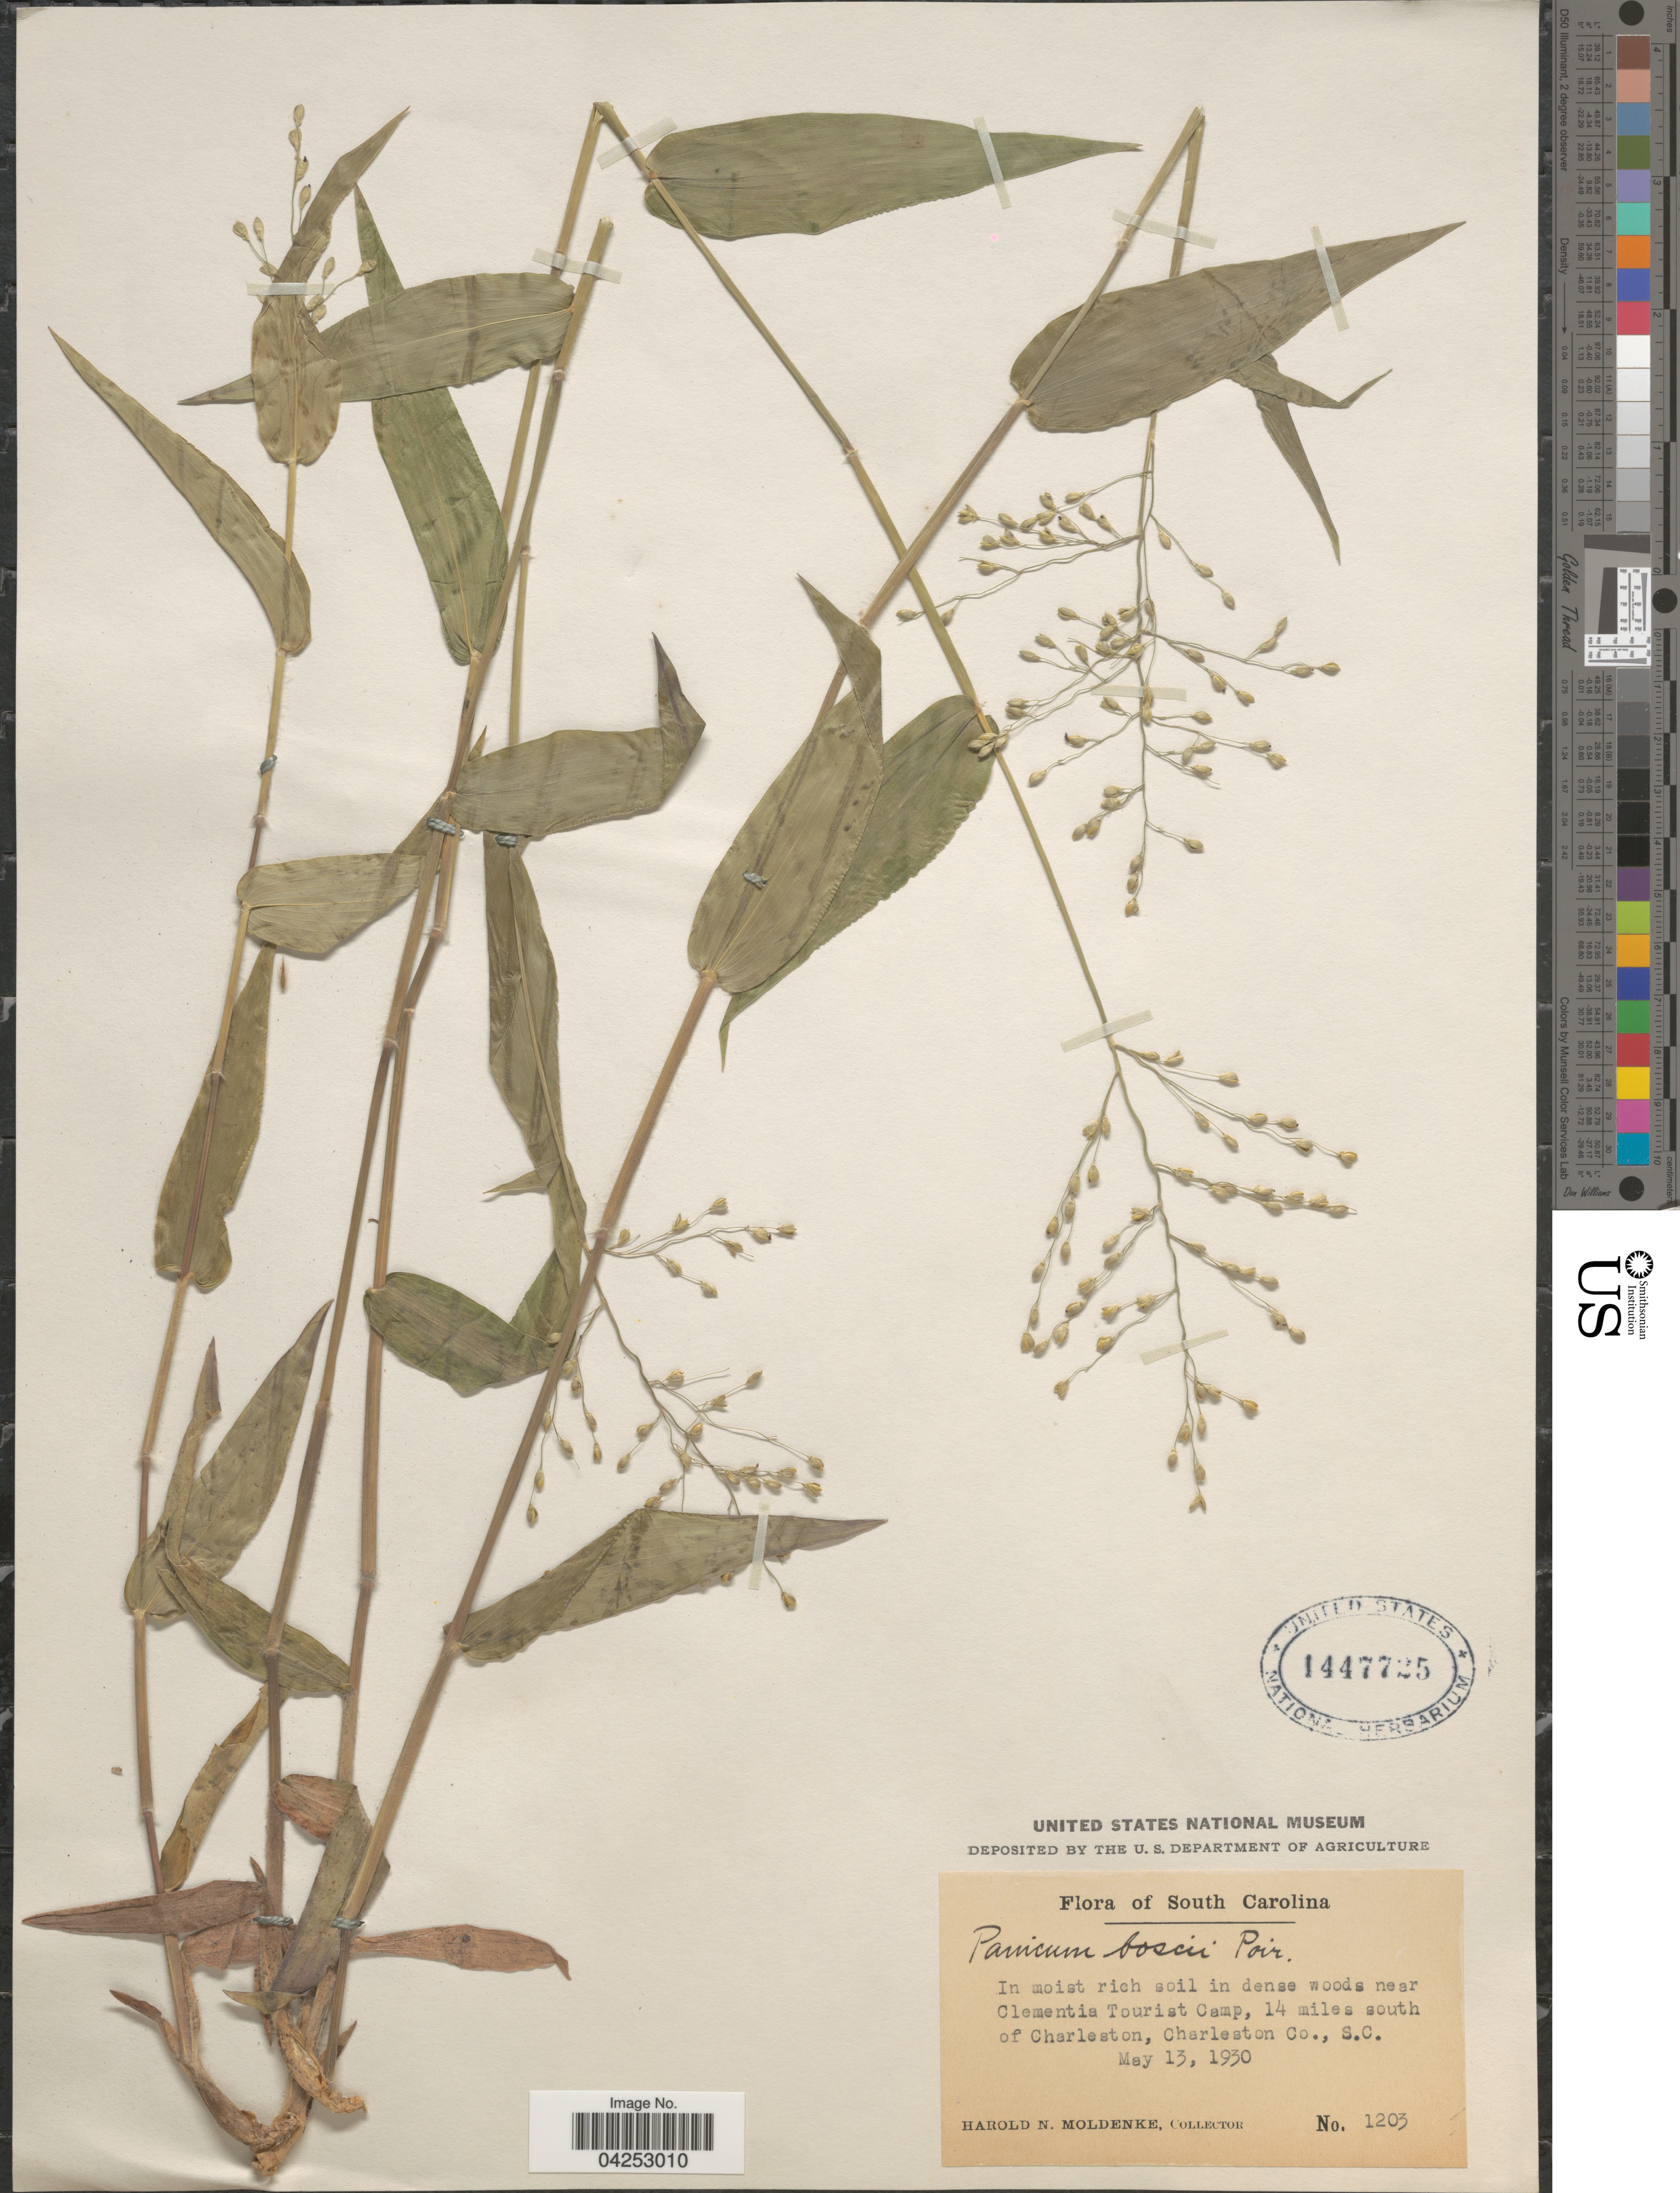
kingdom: Plantae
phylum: Tracheophyta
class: Liliopsida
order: Poales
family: Poaceae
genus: Dichanthelium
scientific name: Dichanthelium boscii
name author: (Poir.) Gould & C.A. Clark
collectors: H. N. Moldenke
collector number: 1203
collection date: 1930-05-13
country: United States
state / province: South Carolina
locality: In moist rich soil in dense woods near Clementia Tourist Camp, 14 miles south of Charleston, Charleston Co.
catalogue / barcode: US 1447725